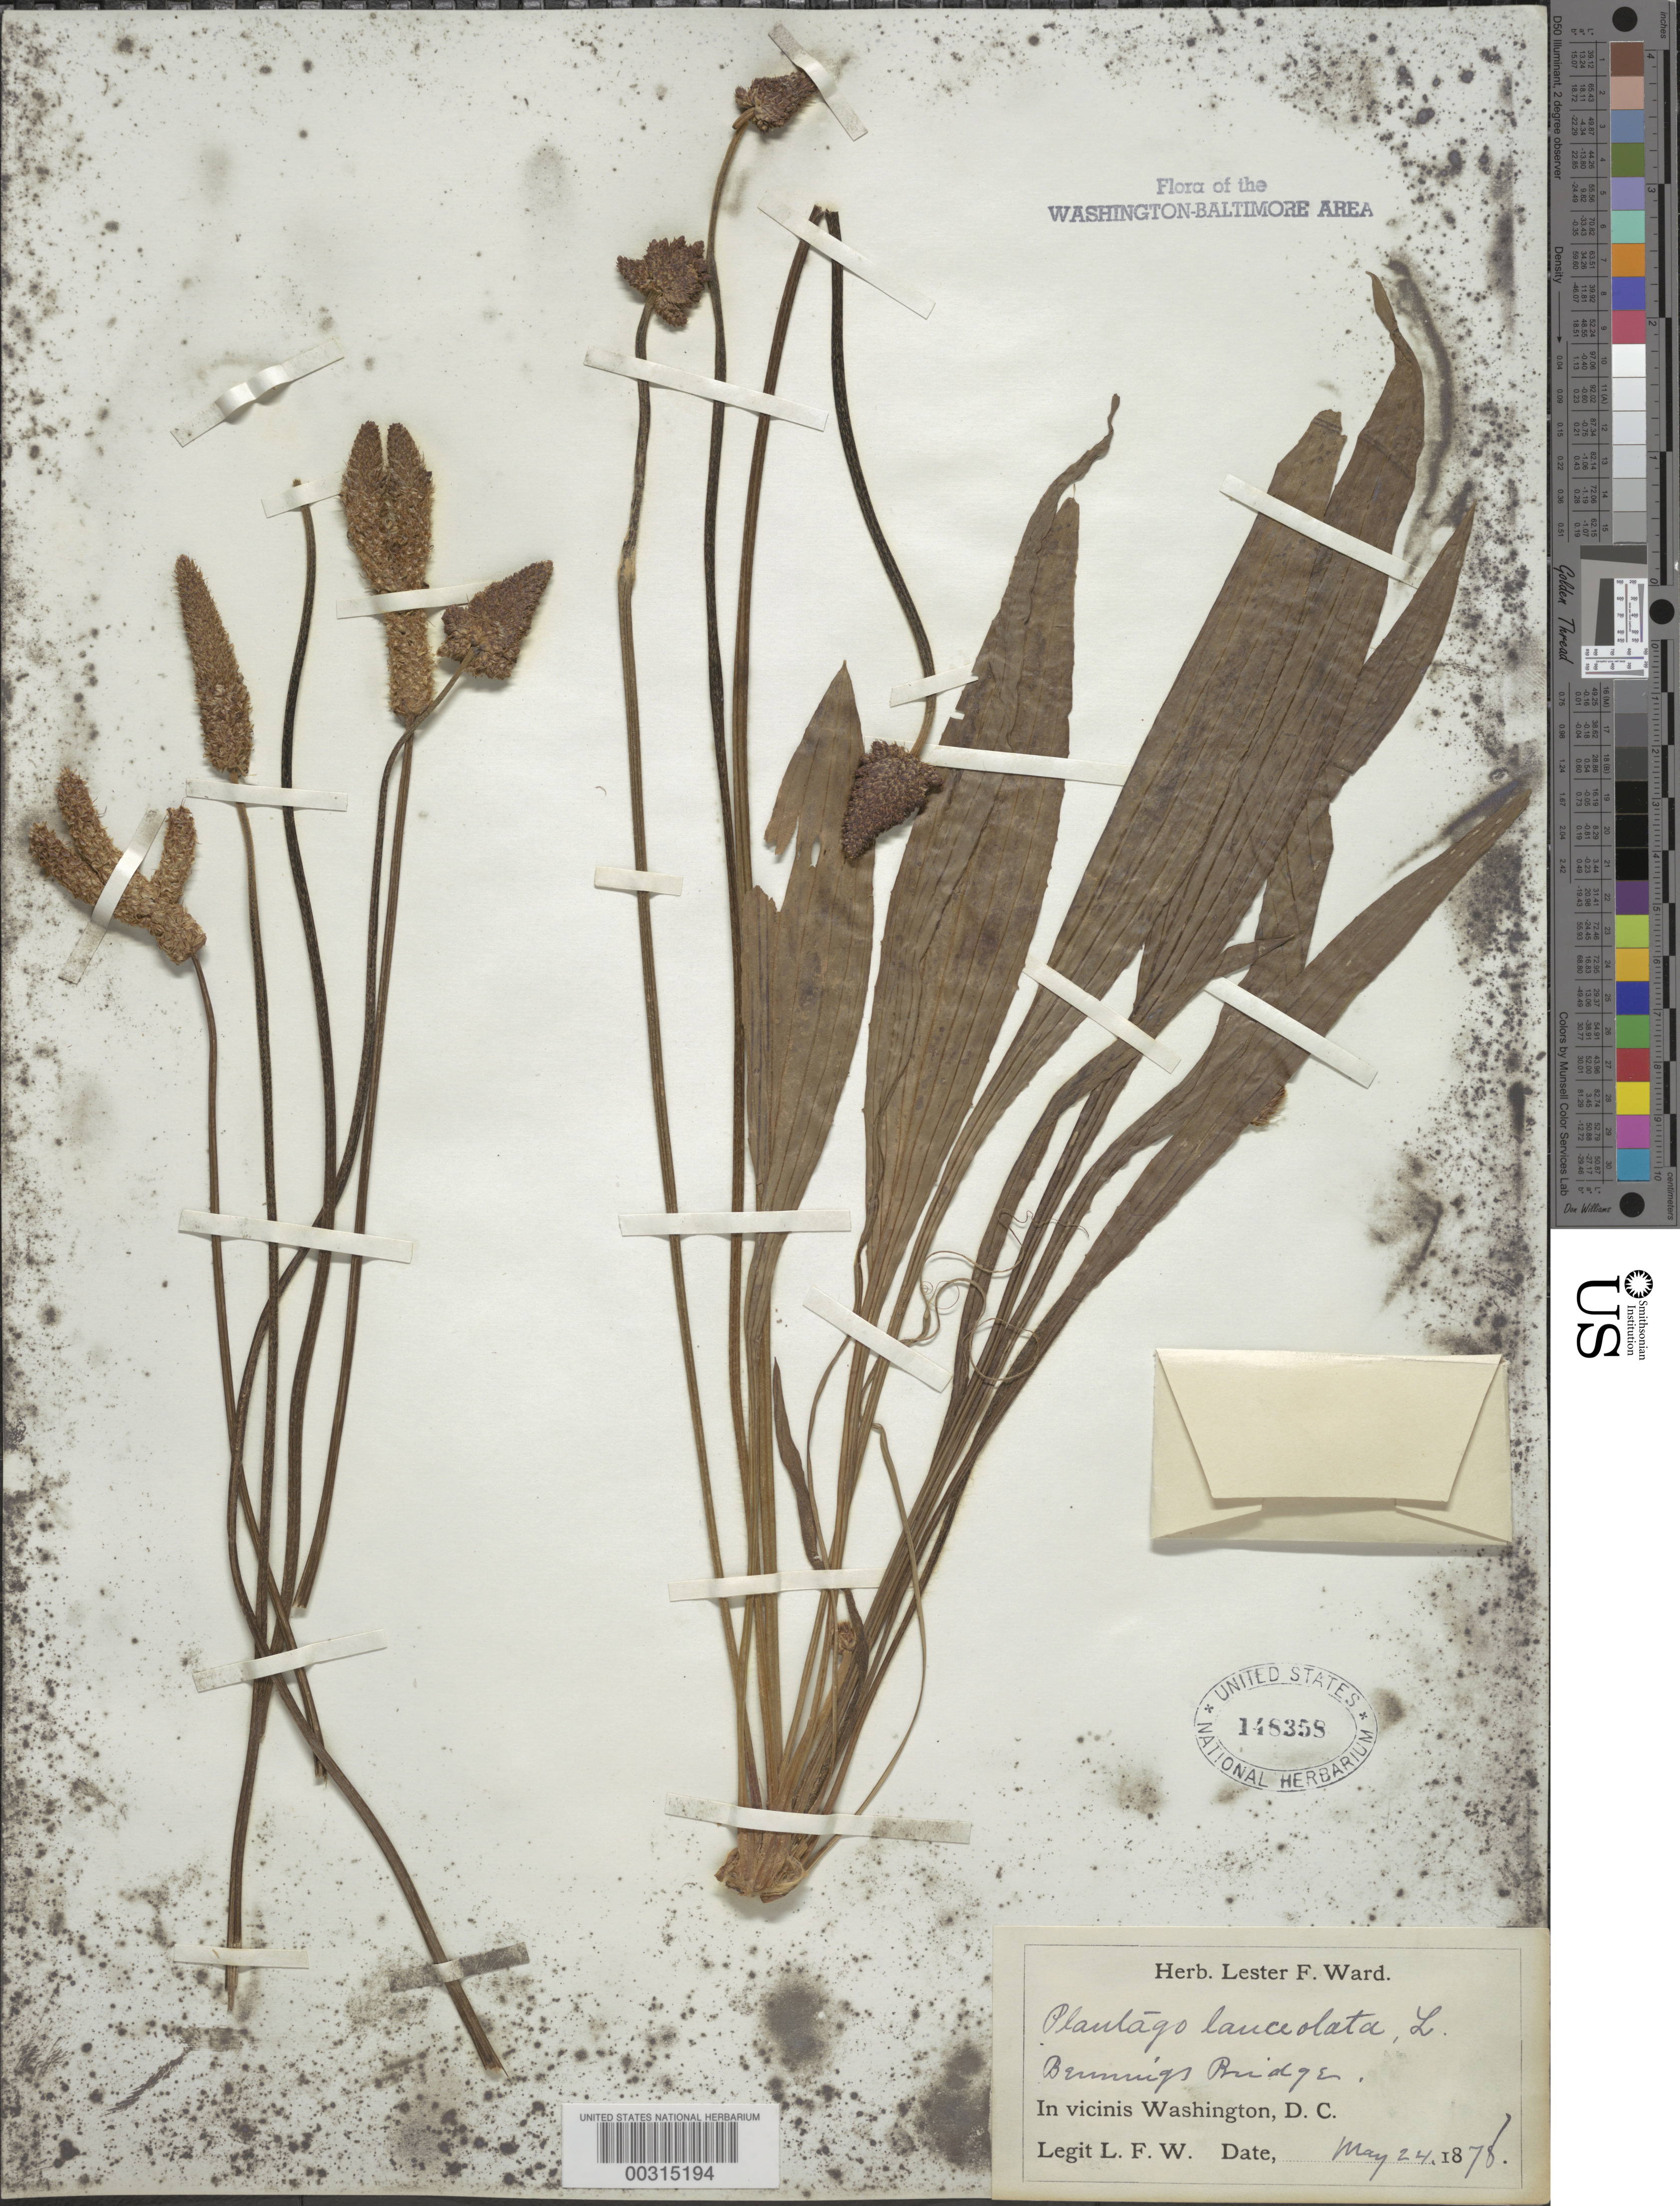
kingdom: Plantae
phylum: Tracheophyta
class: Magnoliopsida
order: Lamiales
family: Plantaginaceae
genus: Plantago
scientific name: Plantago lanceolata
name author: L.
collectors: L. F. Ward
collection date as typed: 24 May 1878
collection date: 1878-05-24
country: United States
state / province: District of Columbia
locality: Benning's Bridge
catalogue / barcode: US 148358